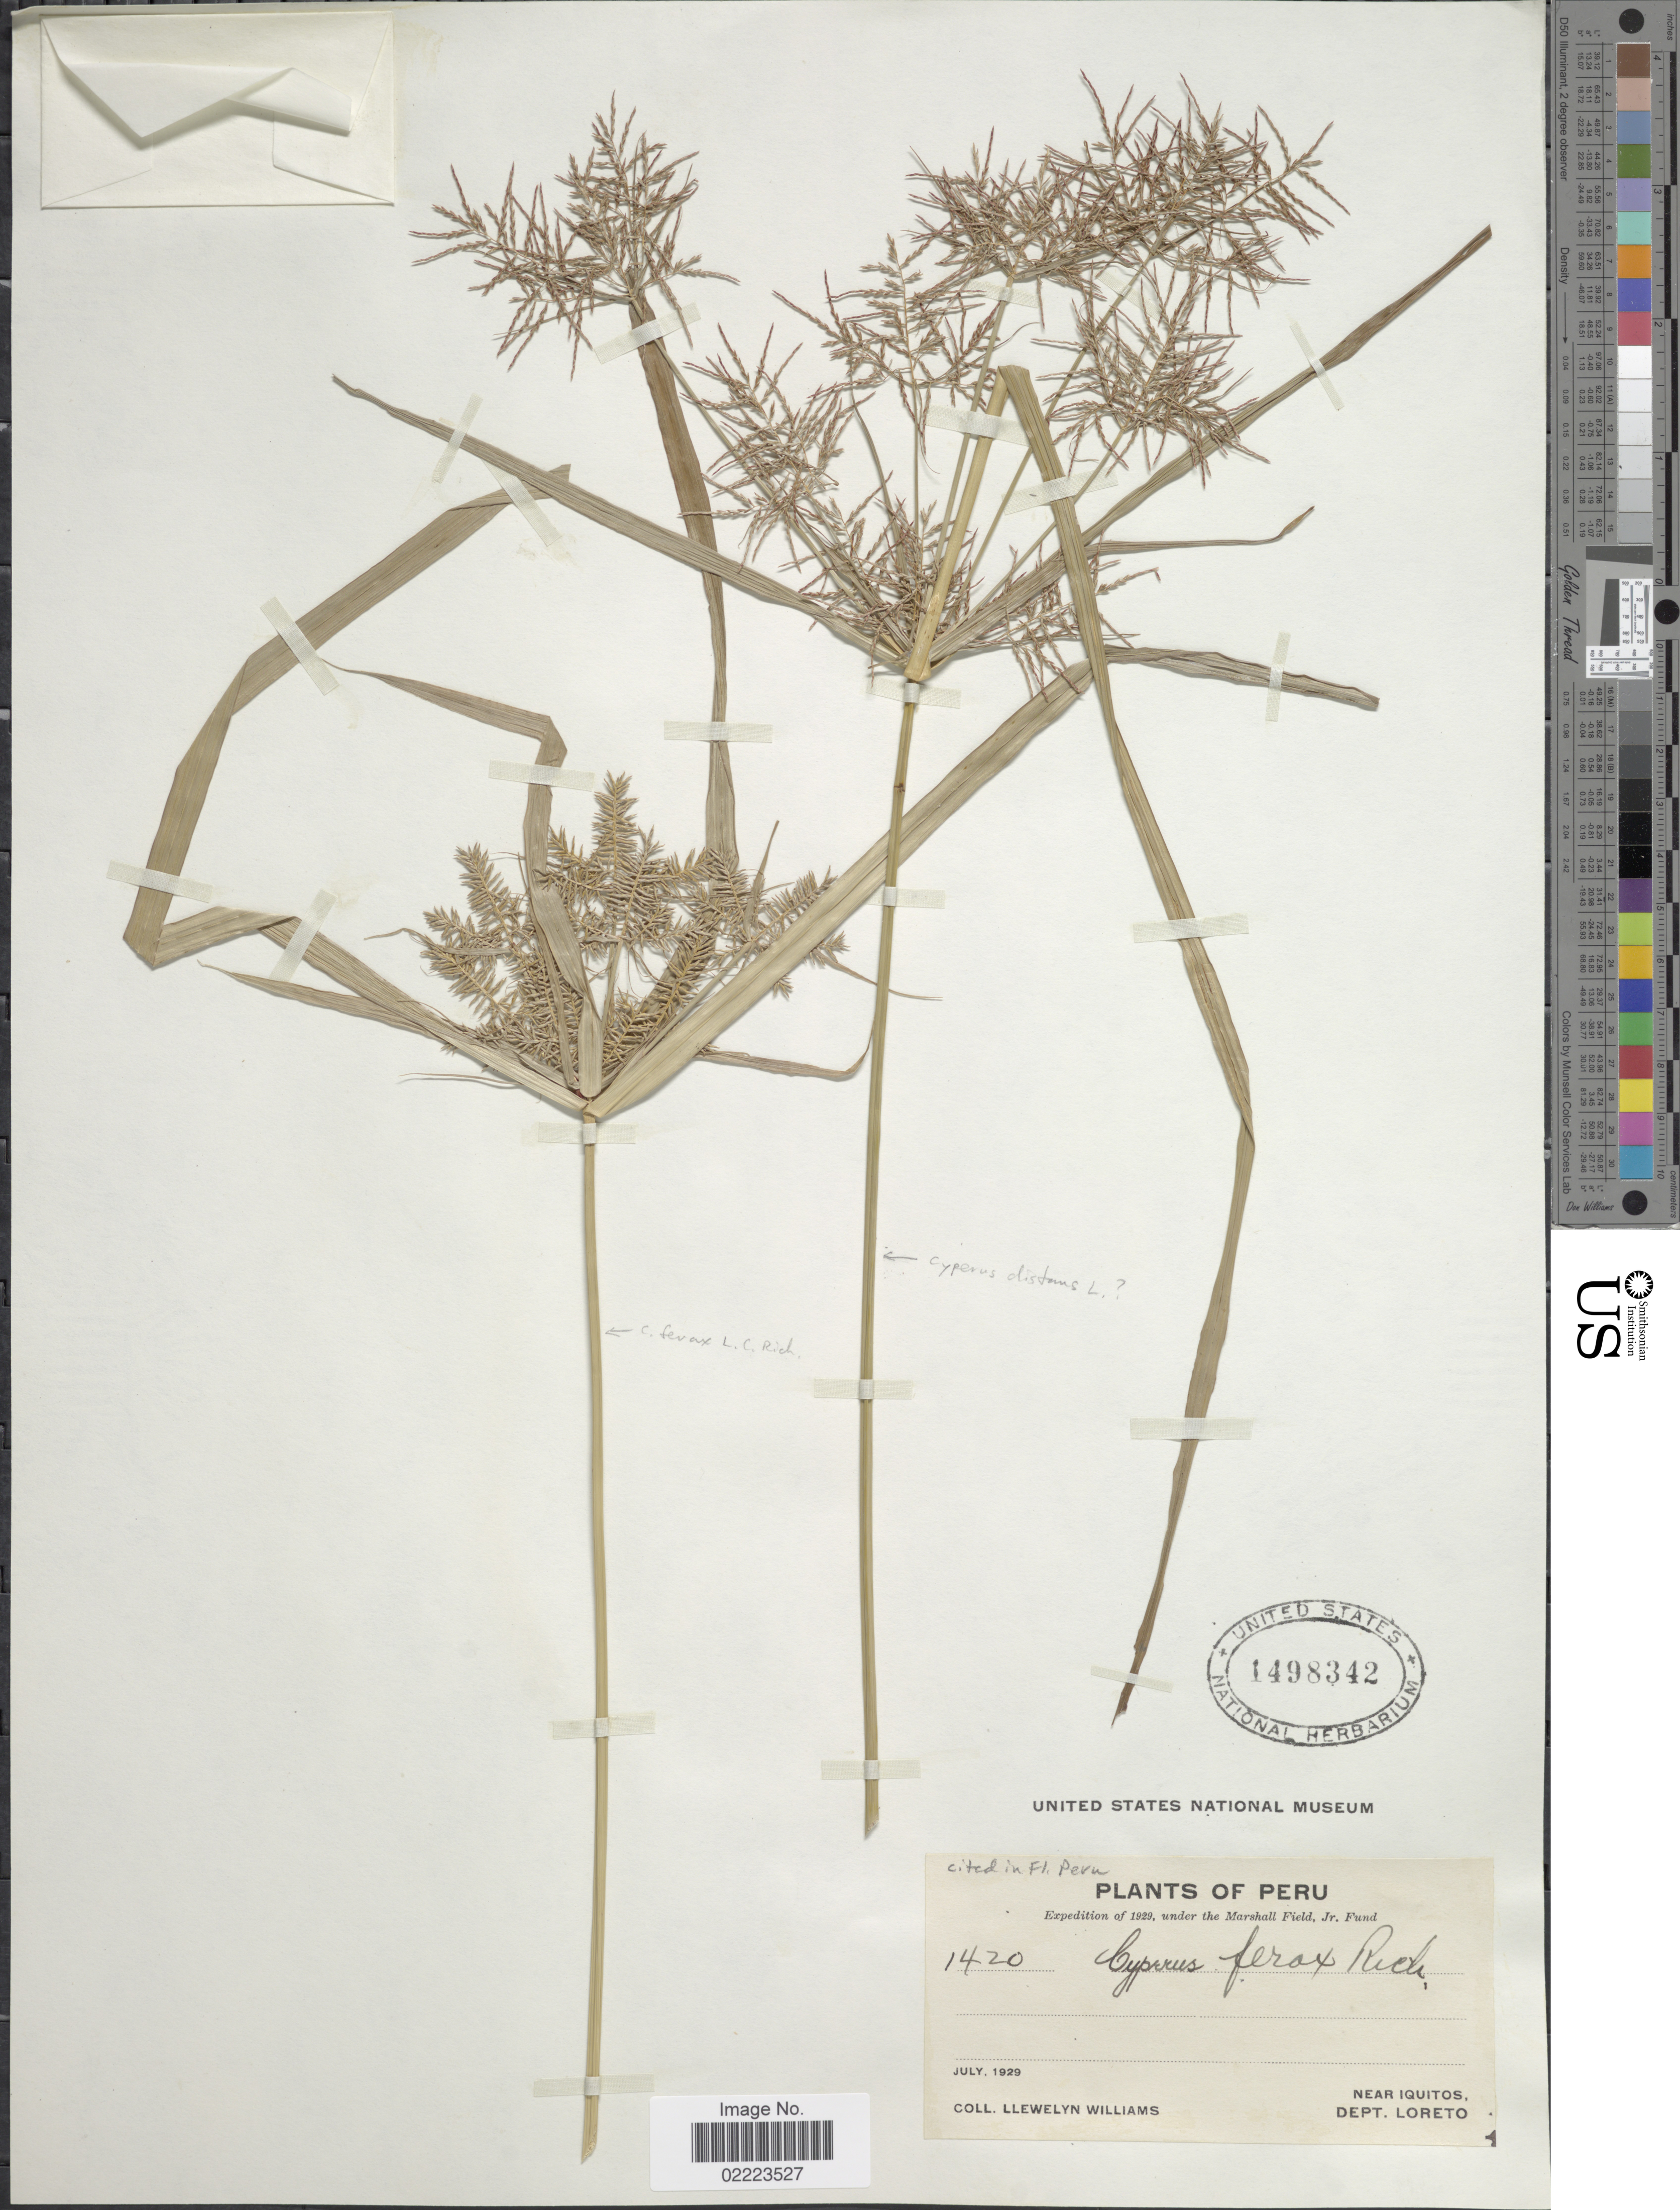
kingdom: Plantae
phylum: Tracheophyta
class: Liliopsida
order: Poales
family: Cyperaceae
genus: Cyperus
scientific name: Cyperus odoratus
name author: L.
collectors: Ll. Williams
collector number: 1420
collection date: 1929-07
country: Peru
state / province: Loreto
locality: Near Iquitos, Dept. Loreto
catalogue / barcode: US 1498342